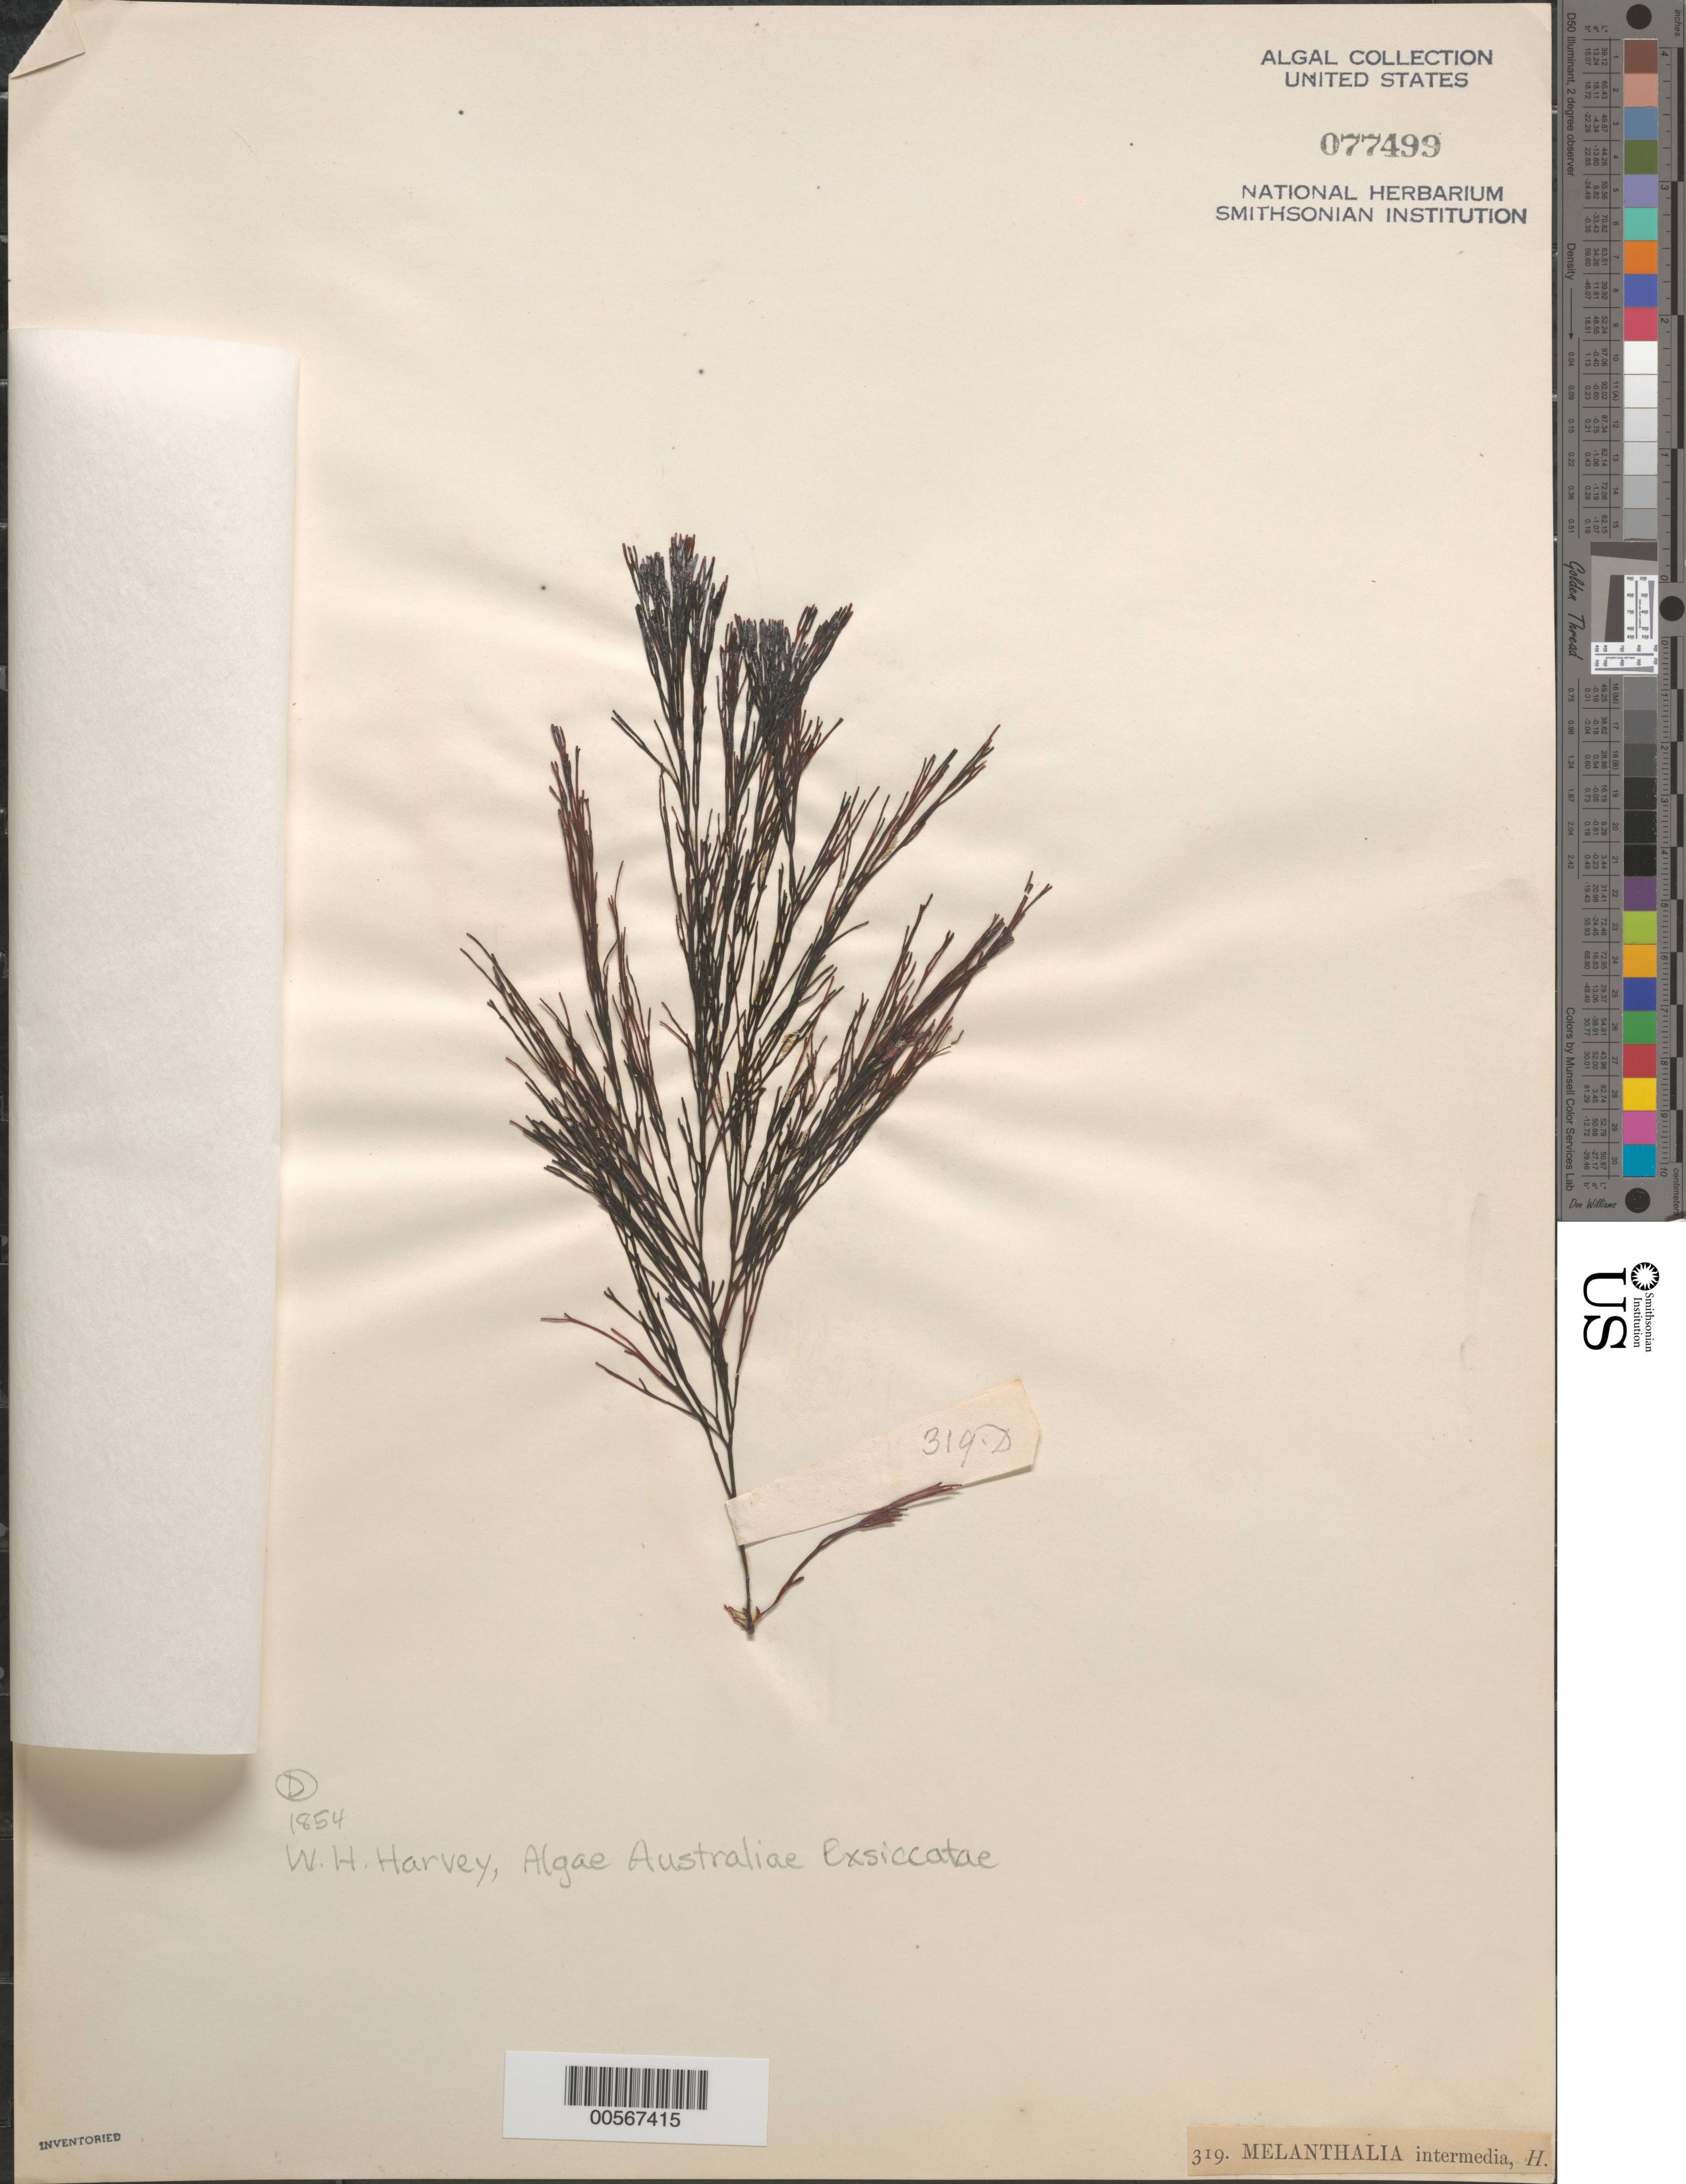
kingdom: Plantae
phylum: Rhodophyta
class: Florideophyceae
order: Gracilariales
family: Gracilariaceae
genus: Melanthalia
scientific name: Melanthalia obtusata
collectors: W. Harvey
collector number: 319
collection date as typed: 1854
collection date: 1854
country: Australia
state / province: Victoria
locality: Port Fairy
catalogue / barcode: US 77499